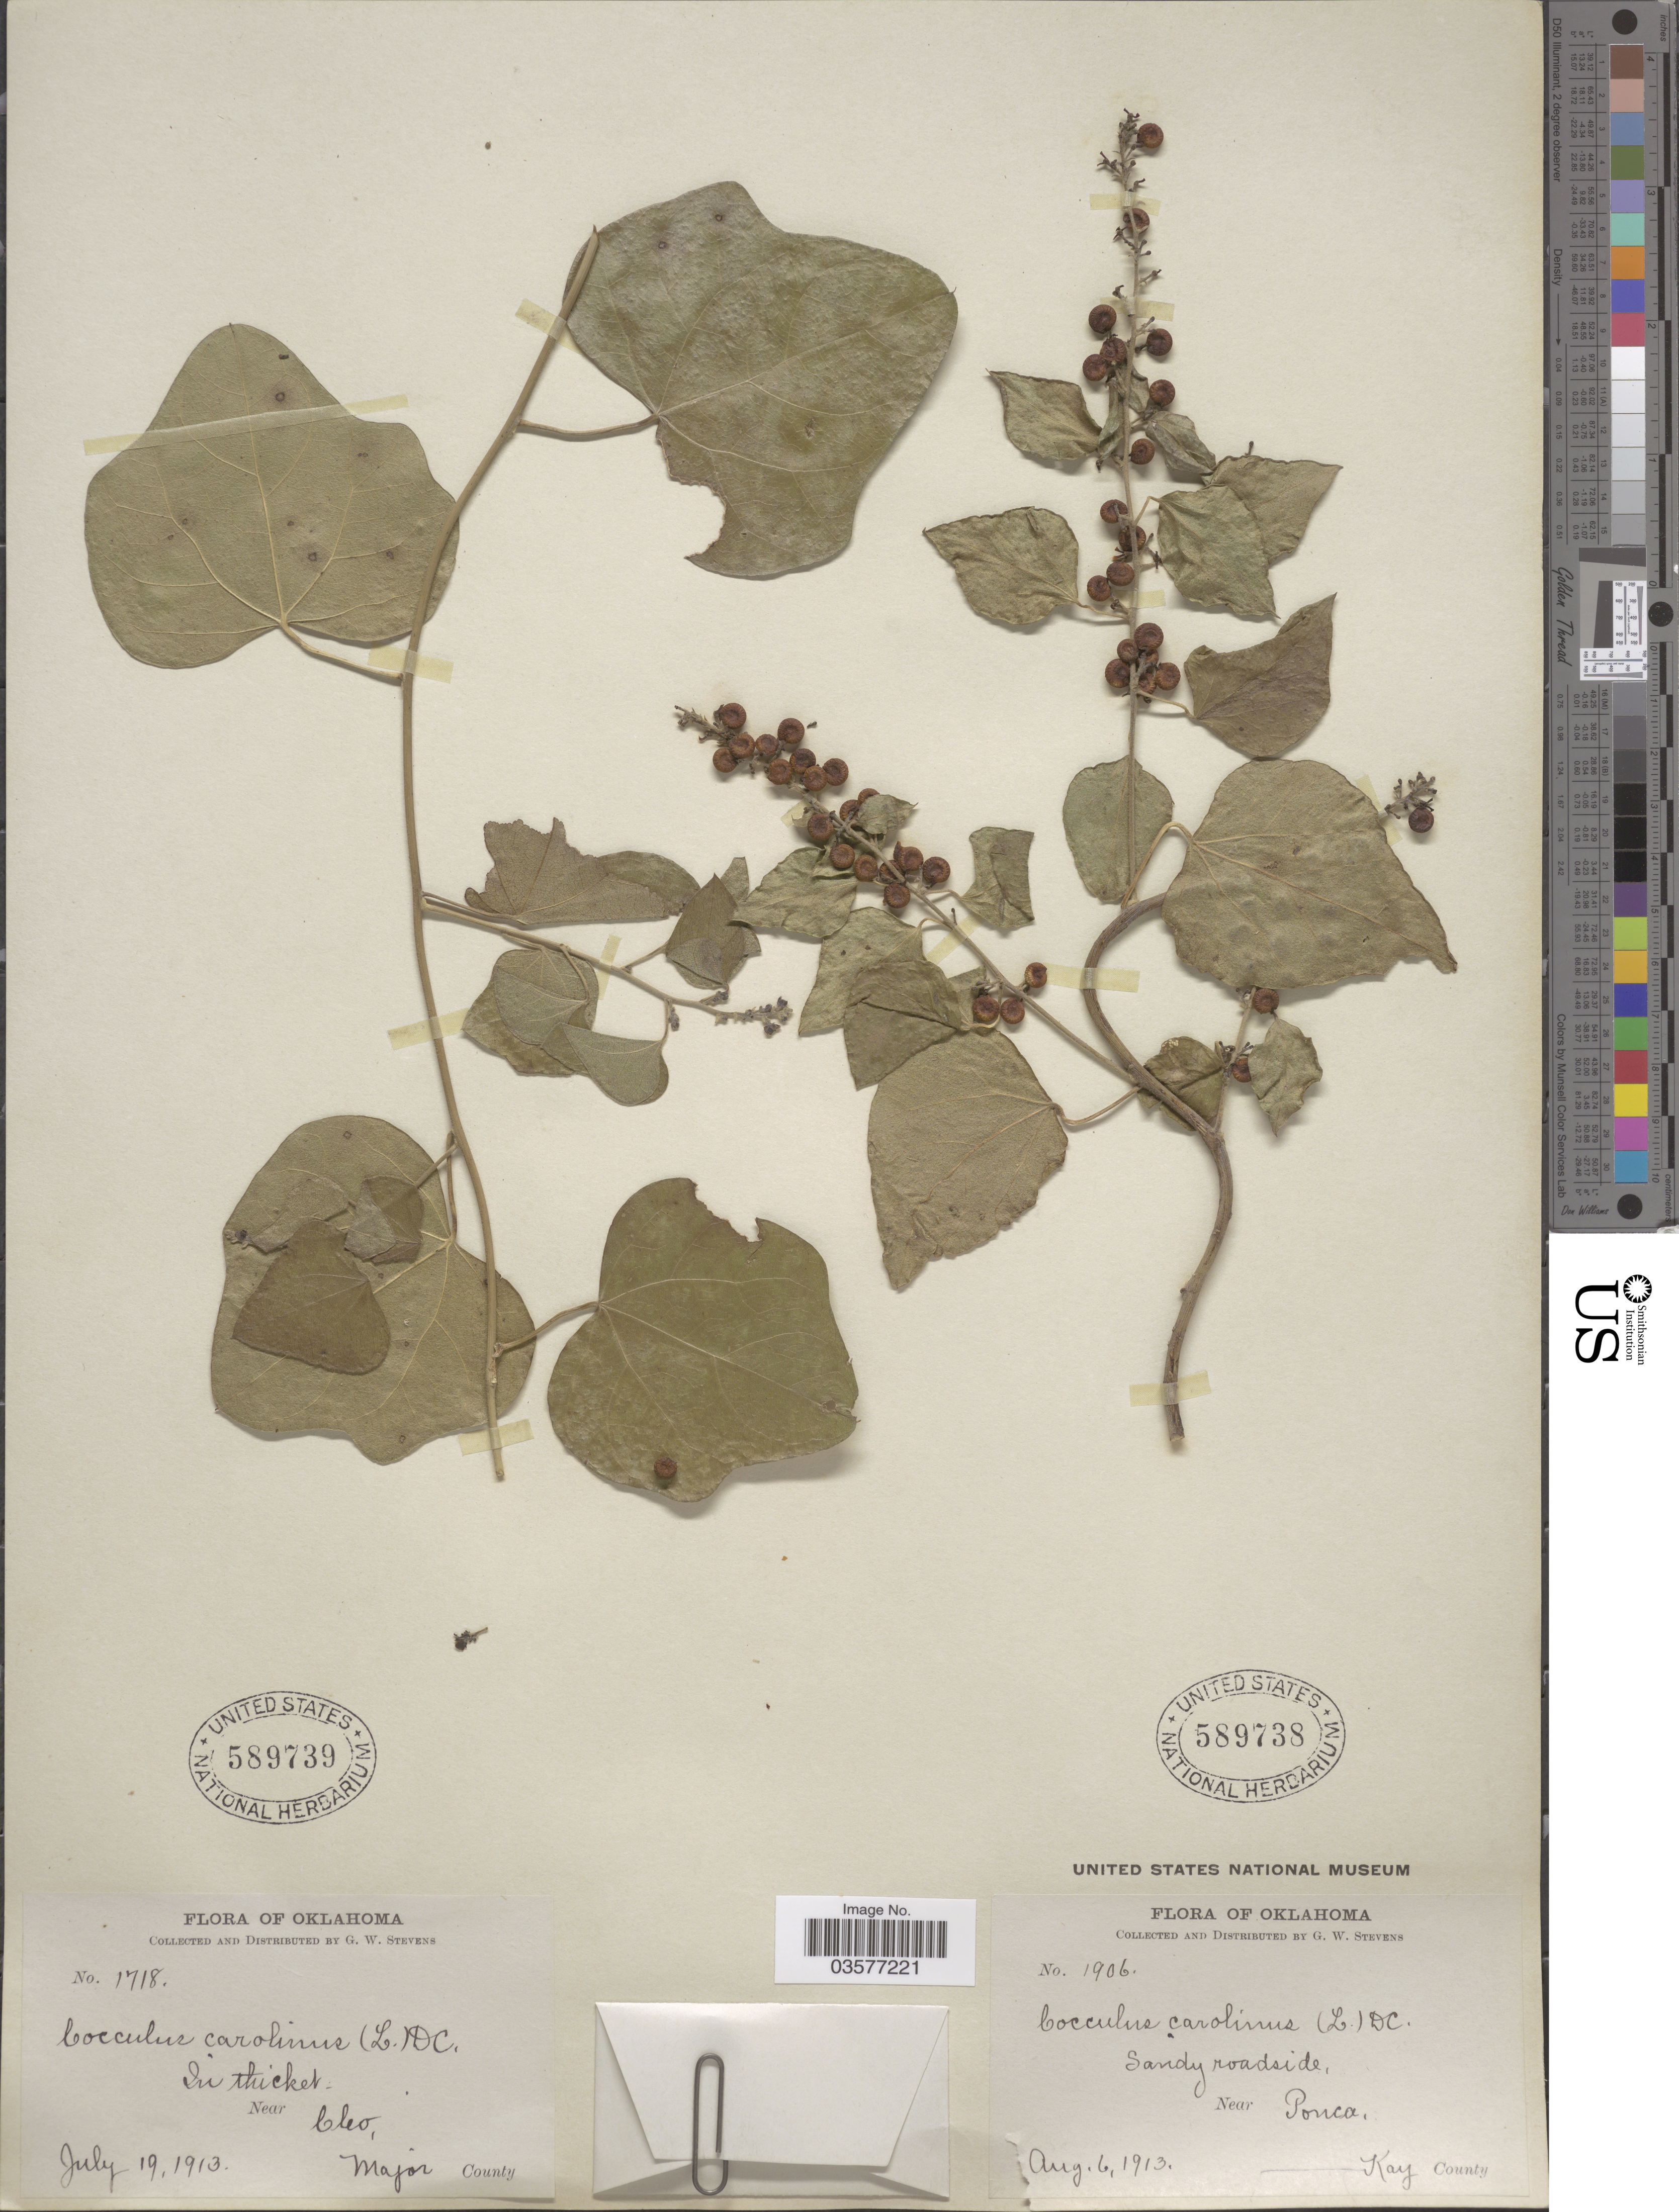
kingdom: Plantae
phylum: Tracheophyta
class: Magnoliopsida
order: Ranunculales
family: Menispermaceae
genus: Cocculus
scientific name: Cocculus carolinus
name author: (L.) DC.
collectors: G. W. Stevens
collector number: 1718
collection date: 1913-07-19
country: United States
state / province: Oklahoma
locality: In thicket, Near Cleo, Major County.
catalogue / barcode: US 589739-2